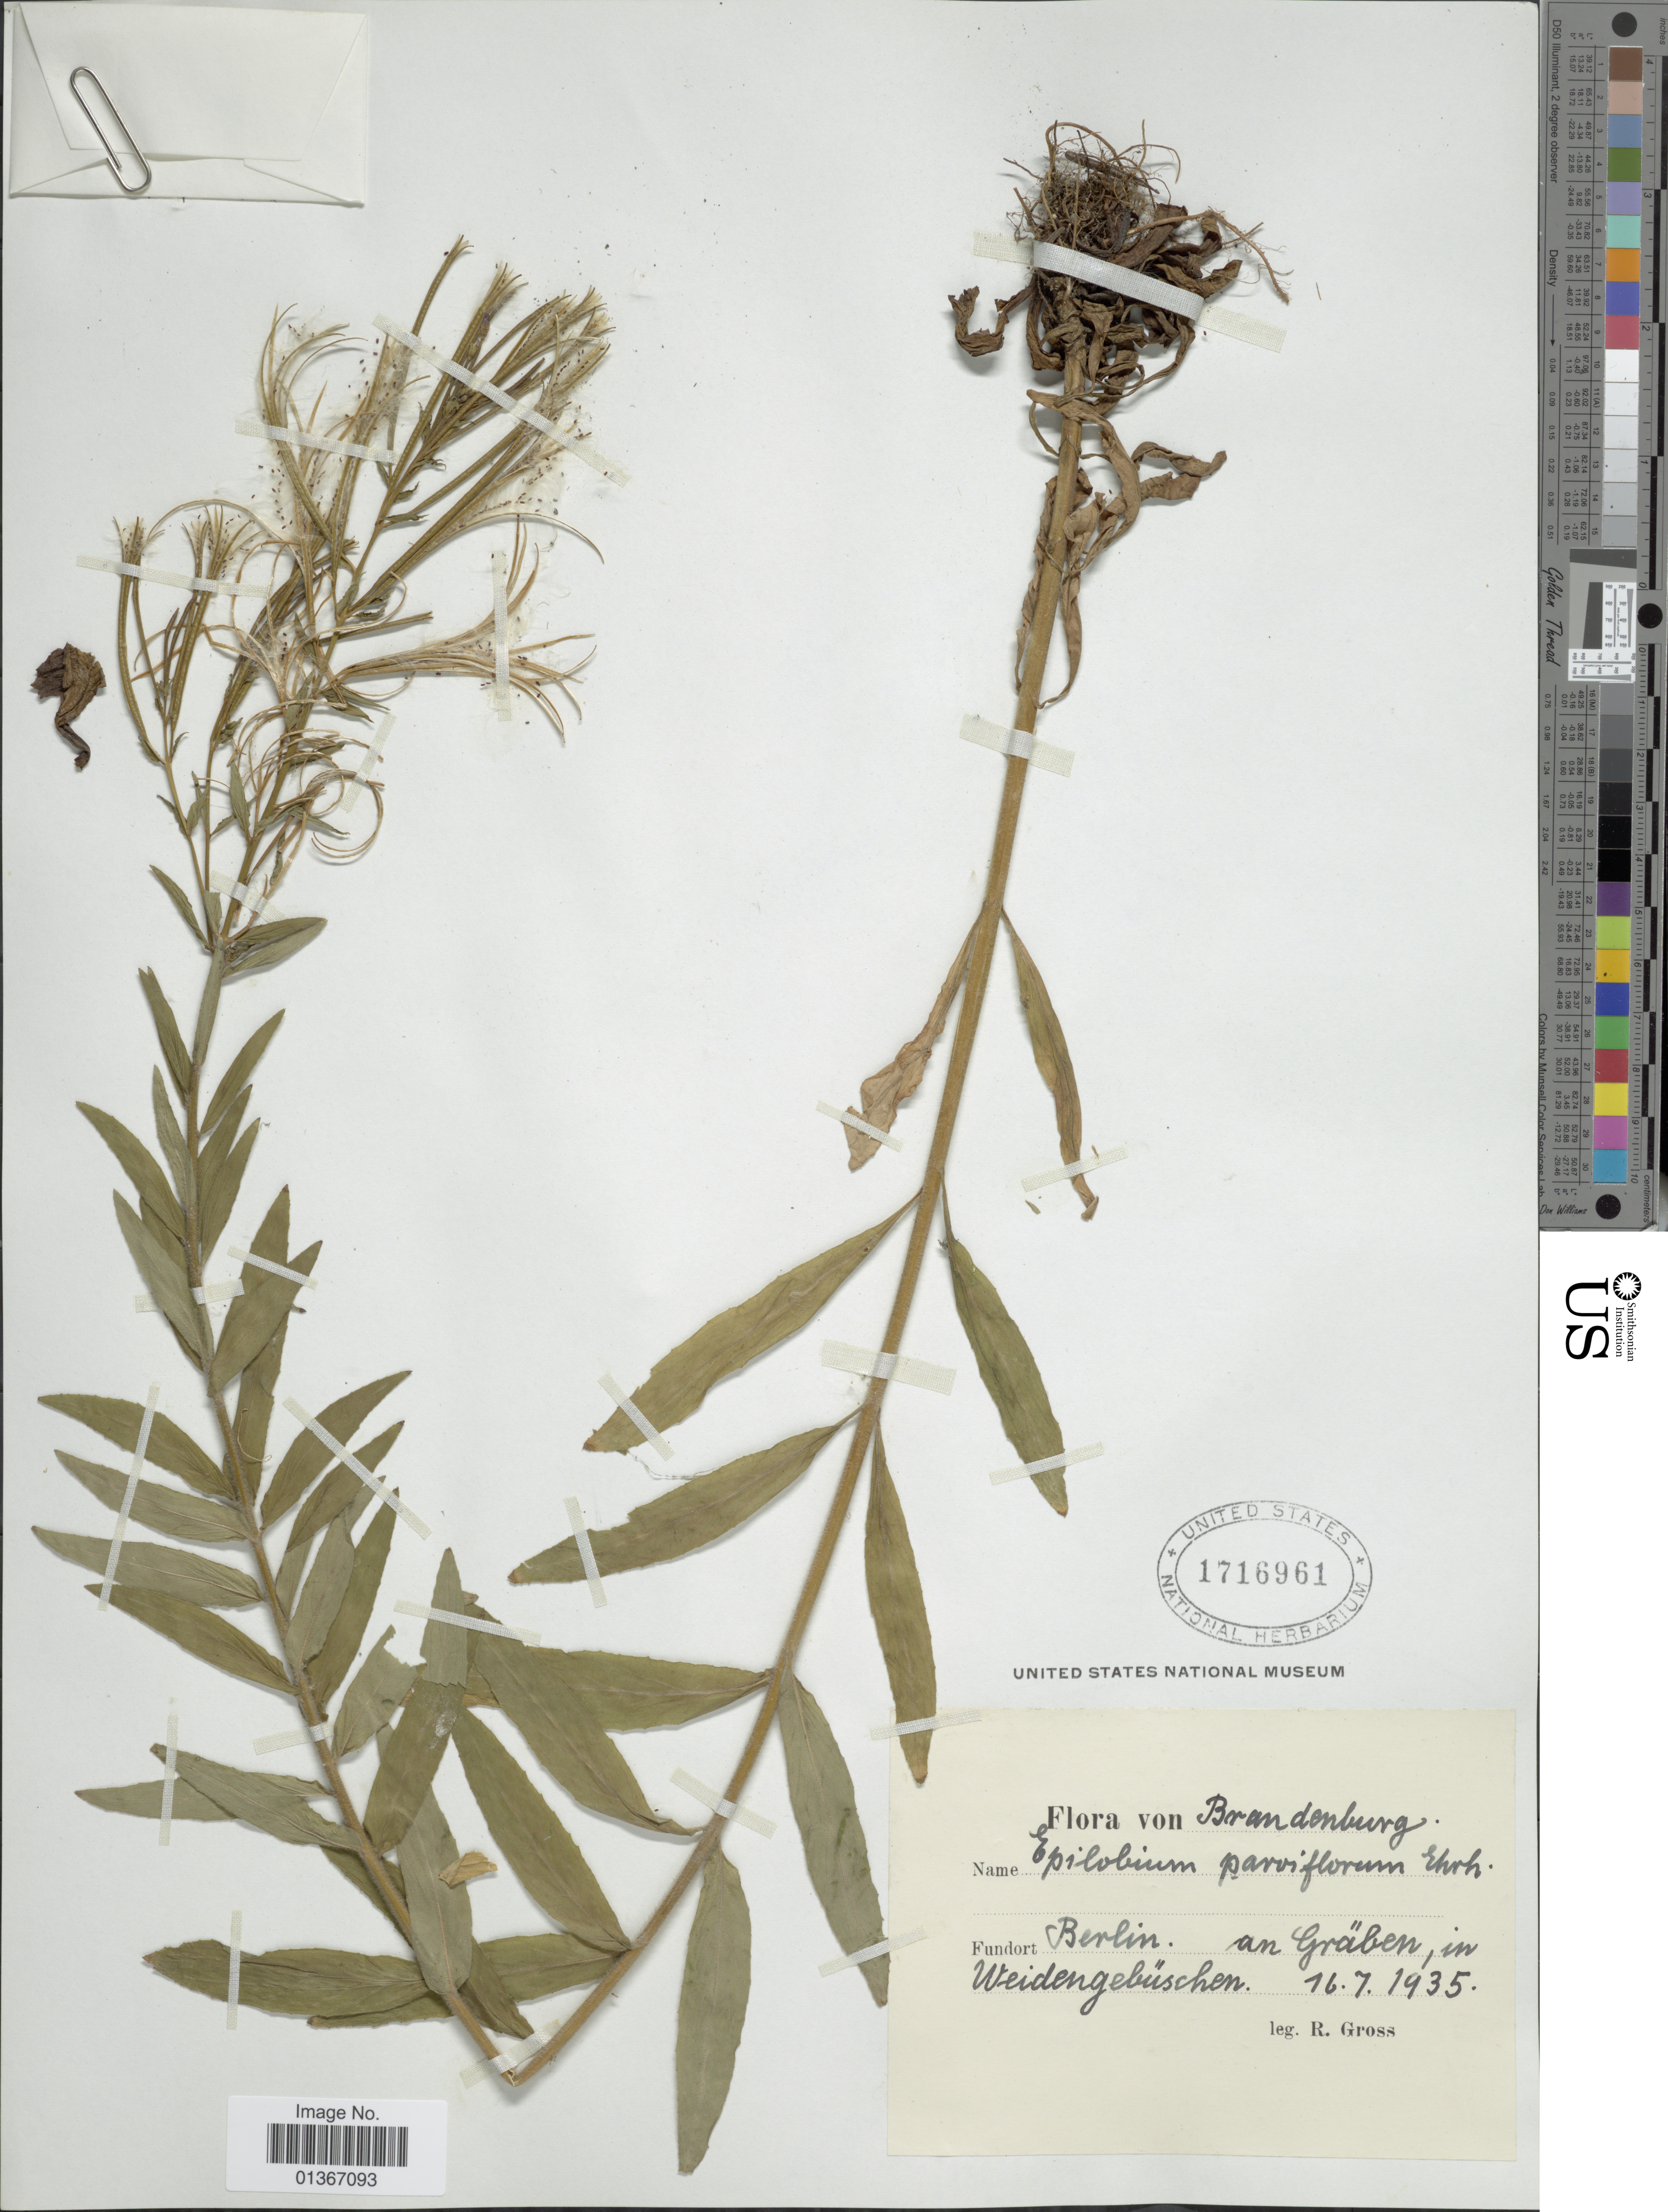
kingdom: Plantae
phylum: Tracheophyta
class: Magnoliopsida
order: Myrtales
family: Onagraceae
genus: Epilobium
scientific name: Epilobium parviflorum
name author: Schreb.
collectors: R. Gross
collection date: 1935-07-16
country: Germany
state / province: Berlin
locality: An Gräben, in Weidengebüschen.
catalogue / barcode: US 1716961